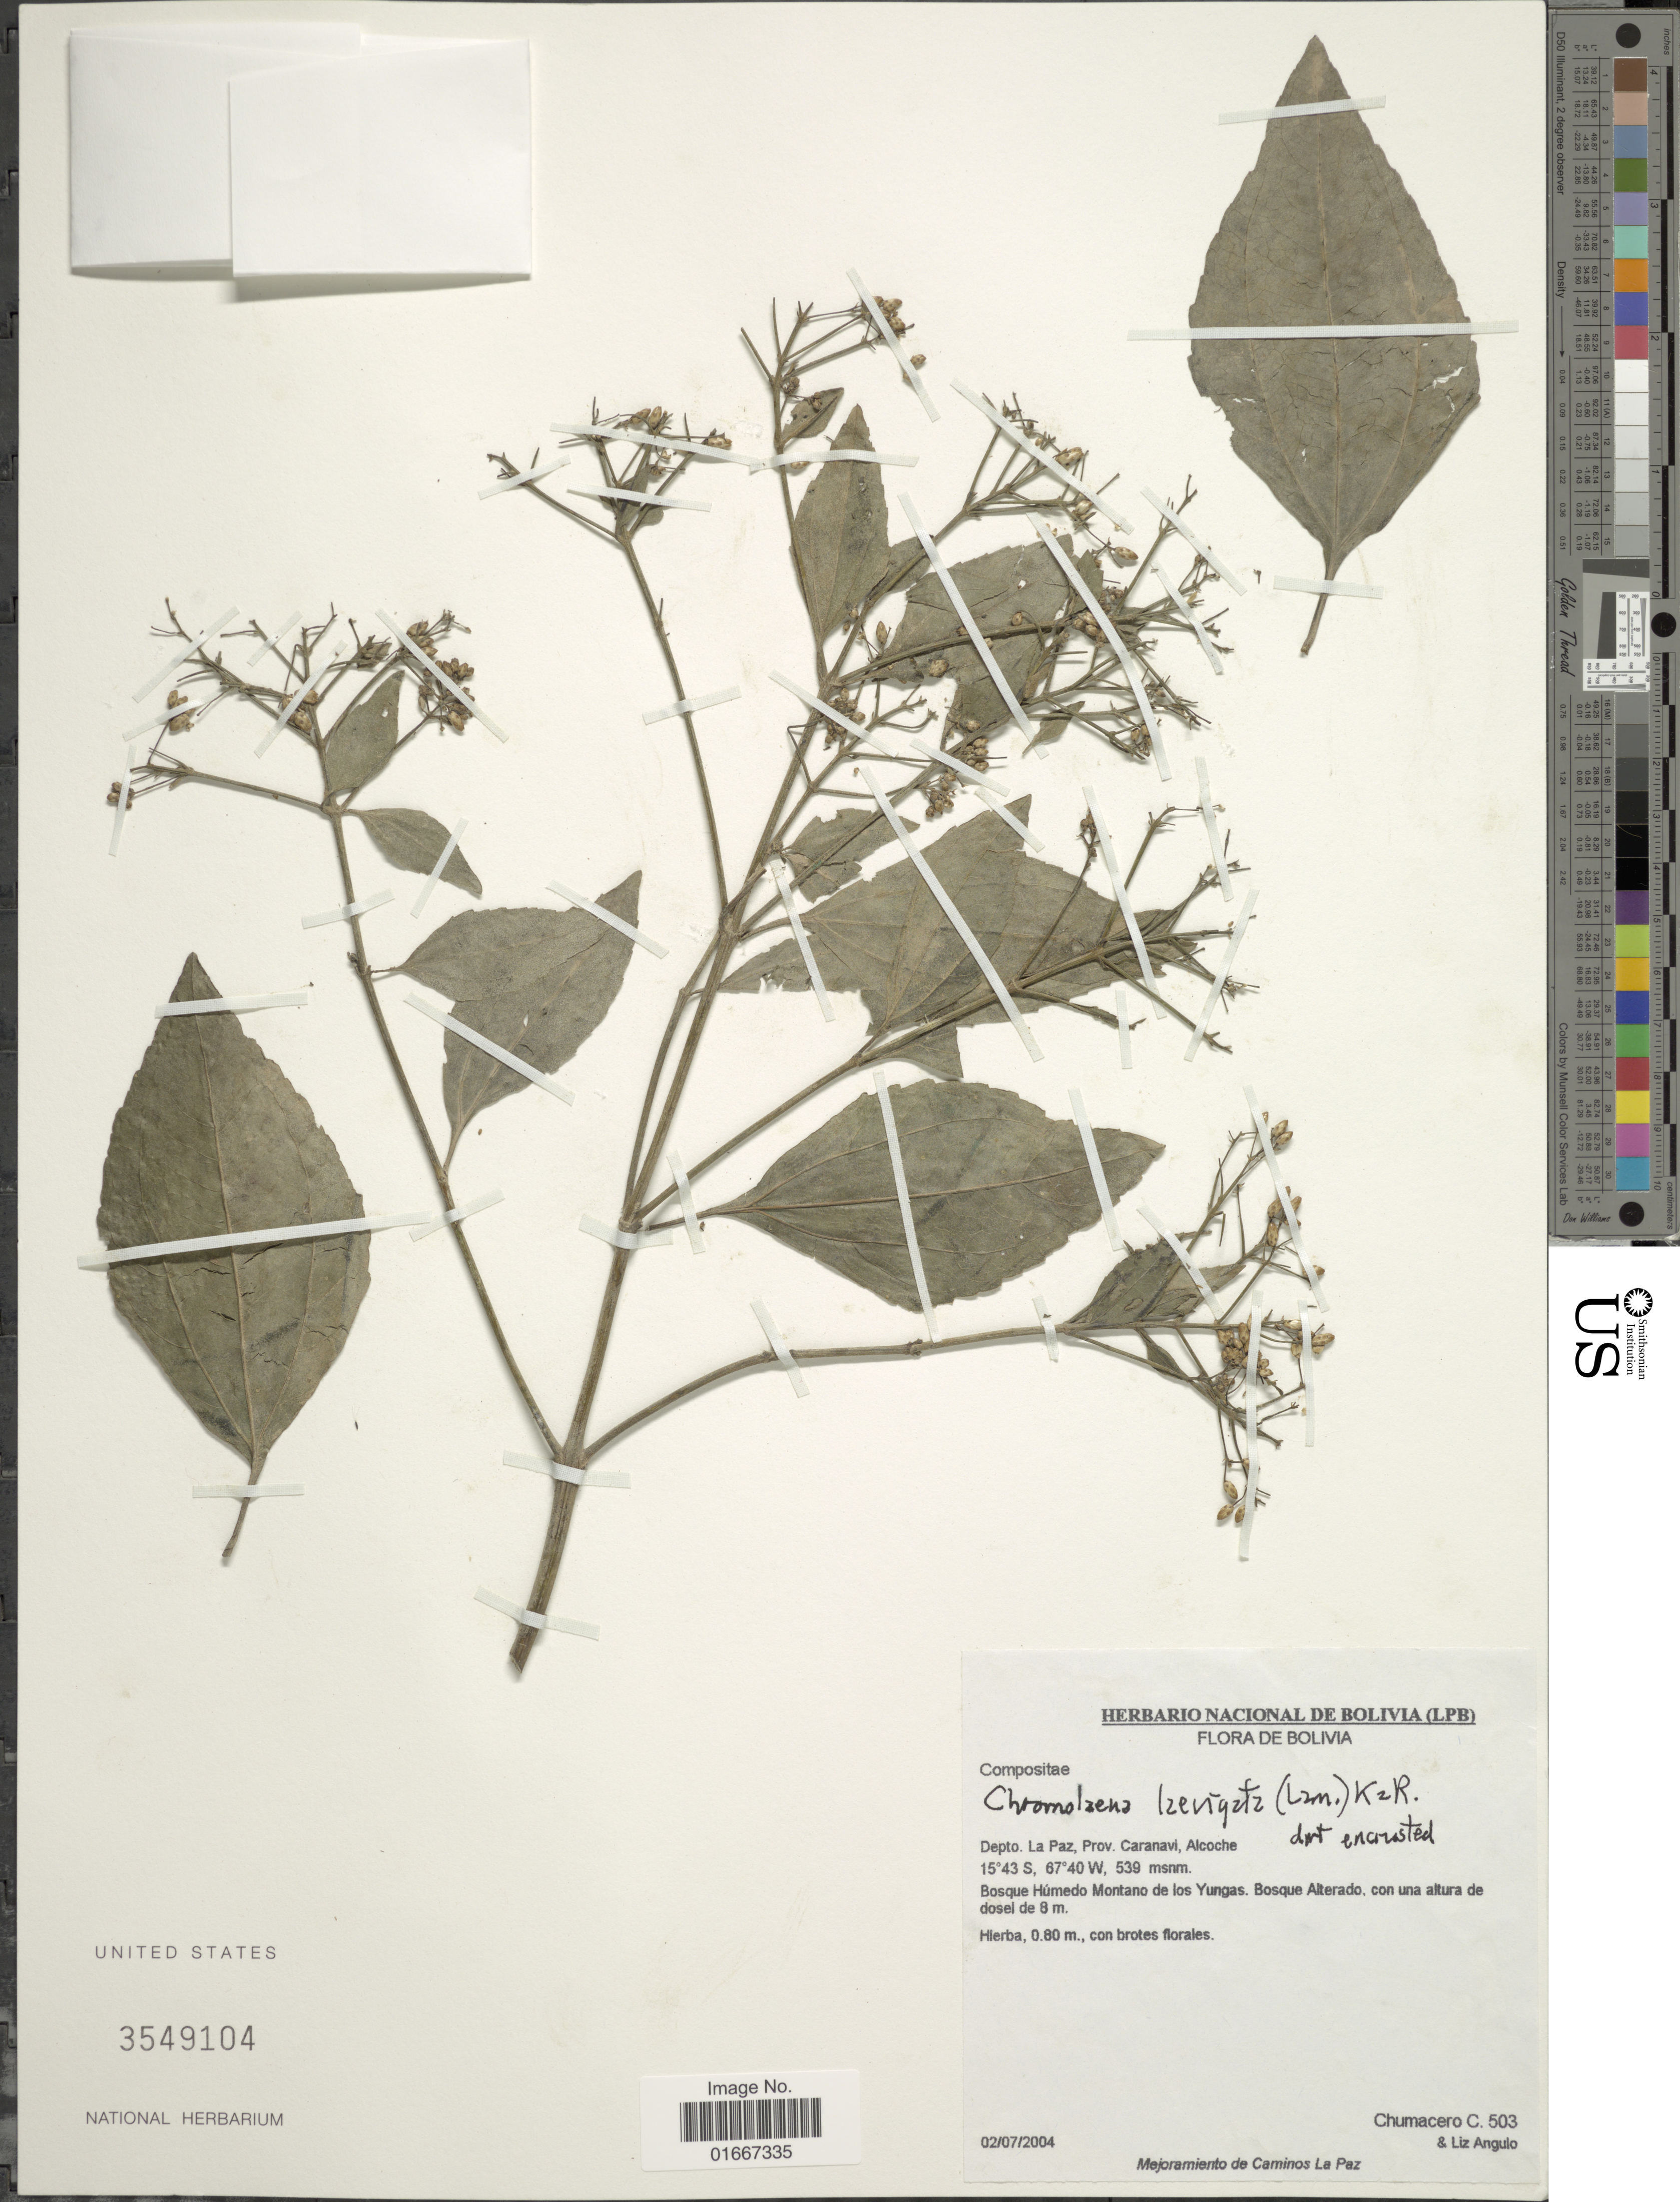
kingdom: Plantae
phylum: Tracheophyta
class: Magnoliopsida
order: Asterales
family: Asteraceae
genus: Chromolaena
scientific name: Chromolaena laevigata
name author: (Lam.) R.M. King & H. Rob.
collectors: C. Chumacero & L. Angulo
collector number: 503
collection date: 2004-07-02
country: Bolivia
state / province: La Paz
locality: Prov. Caravi, Alcoche, Bosque humedo Montano de los Yungas. Bosque Alterado, con una altura de dosel de 8 m.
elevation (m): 539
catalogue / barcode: US 3549104